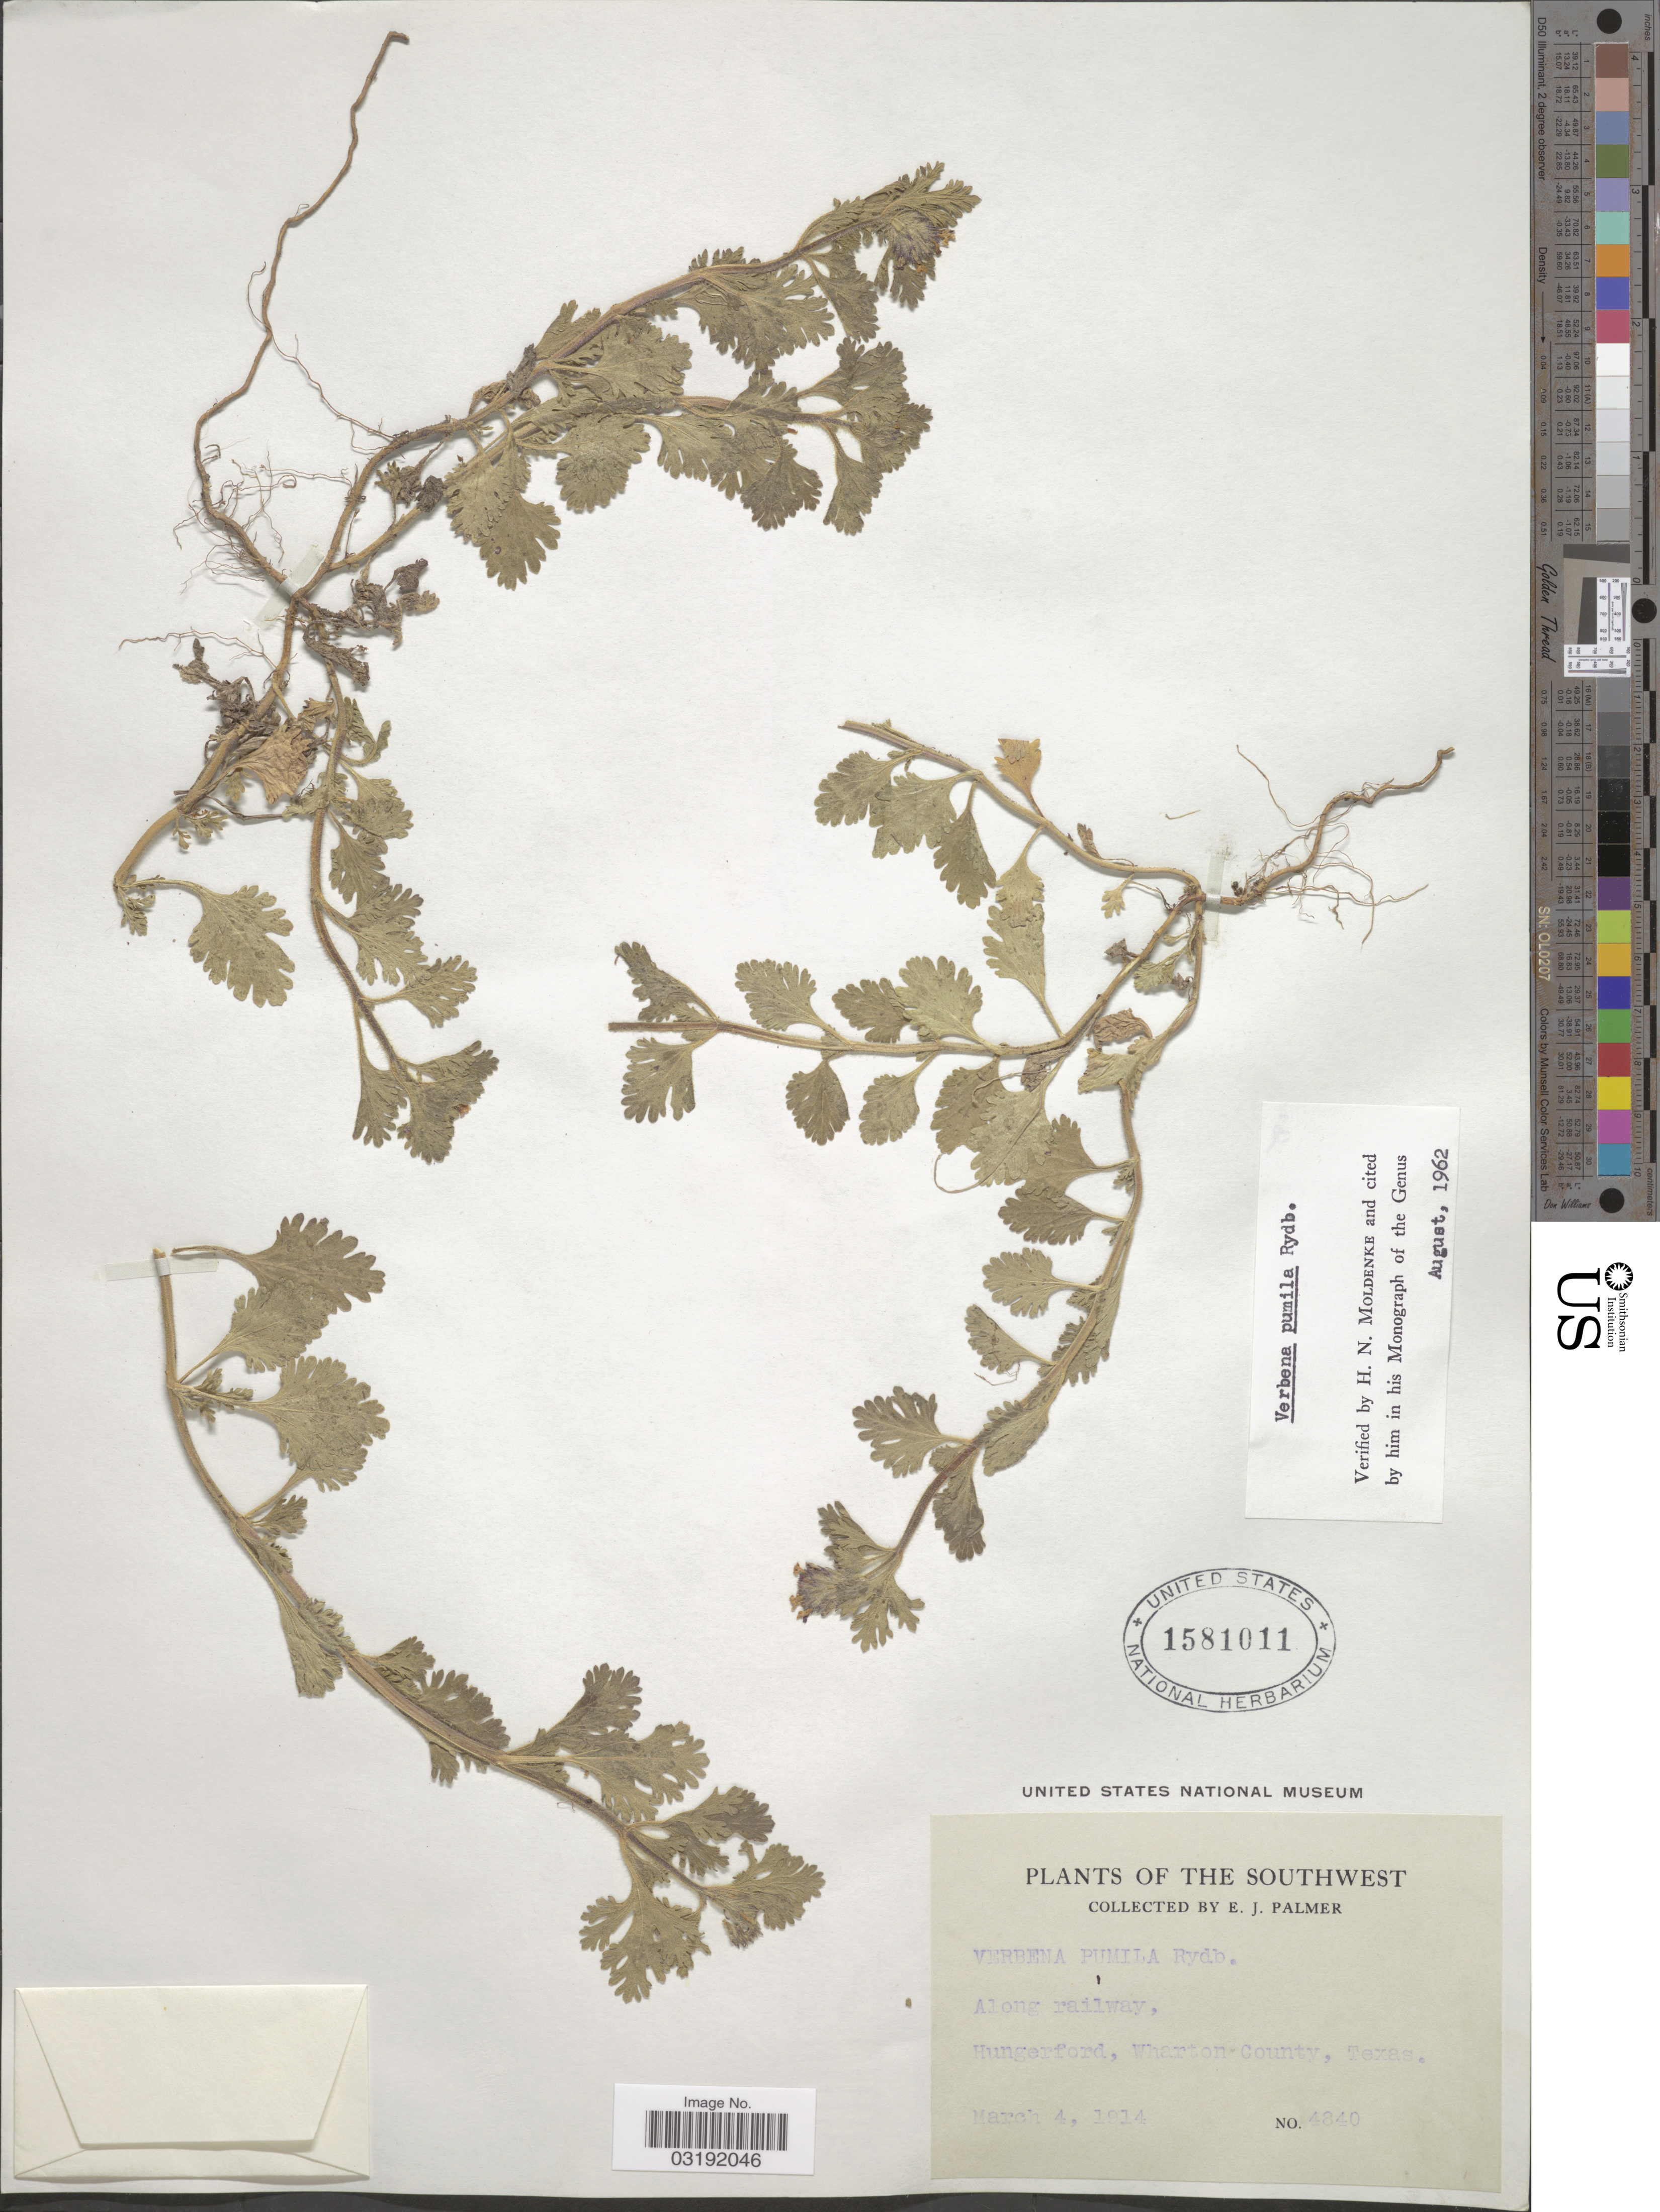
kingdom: Plantae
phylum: Tracheophyta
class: Magnoliopsida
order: Lamiales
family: Verbenaceae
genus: Verbena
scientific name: Verbena pumila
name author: Rydb.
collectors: E. J. Palmer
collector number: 4840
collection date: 1914-03-04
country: United States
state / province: Texas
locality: The Southwest. Along railway, Hungerford, Wharton County.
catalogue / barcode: US 1581011